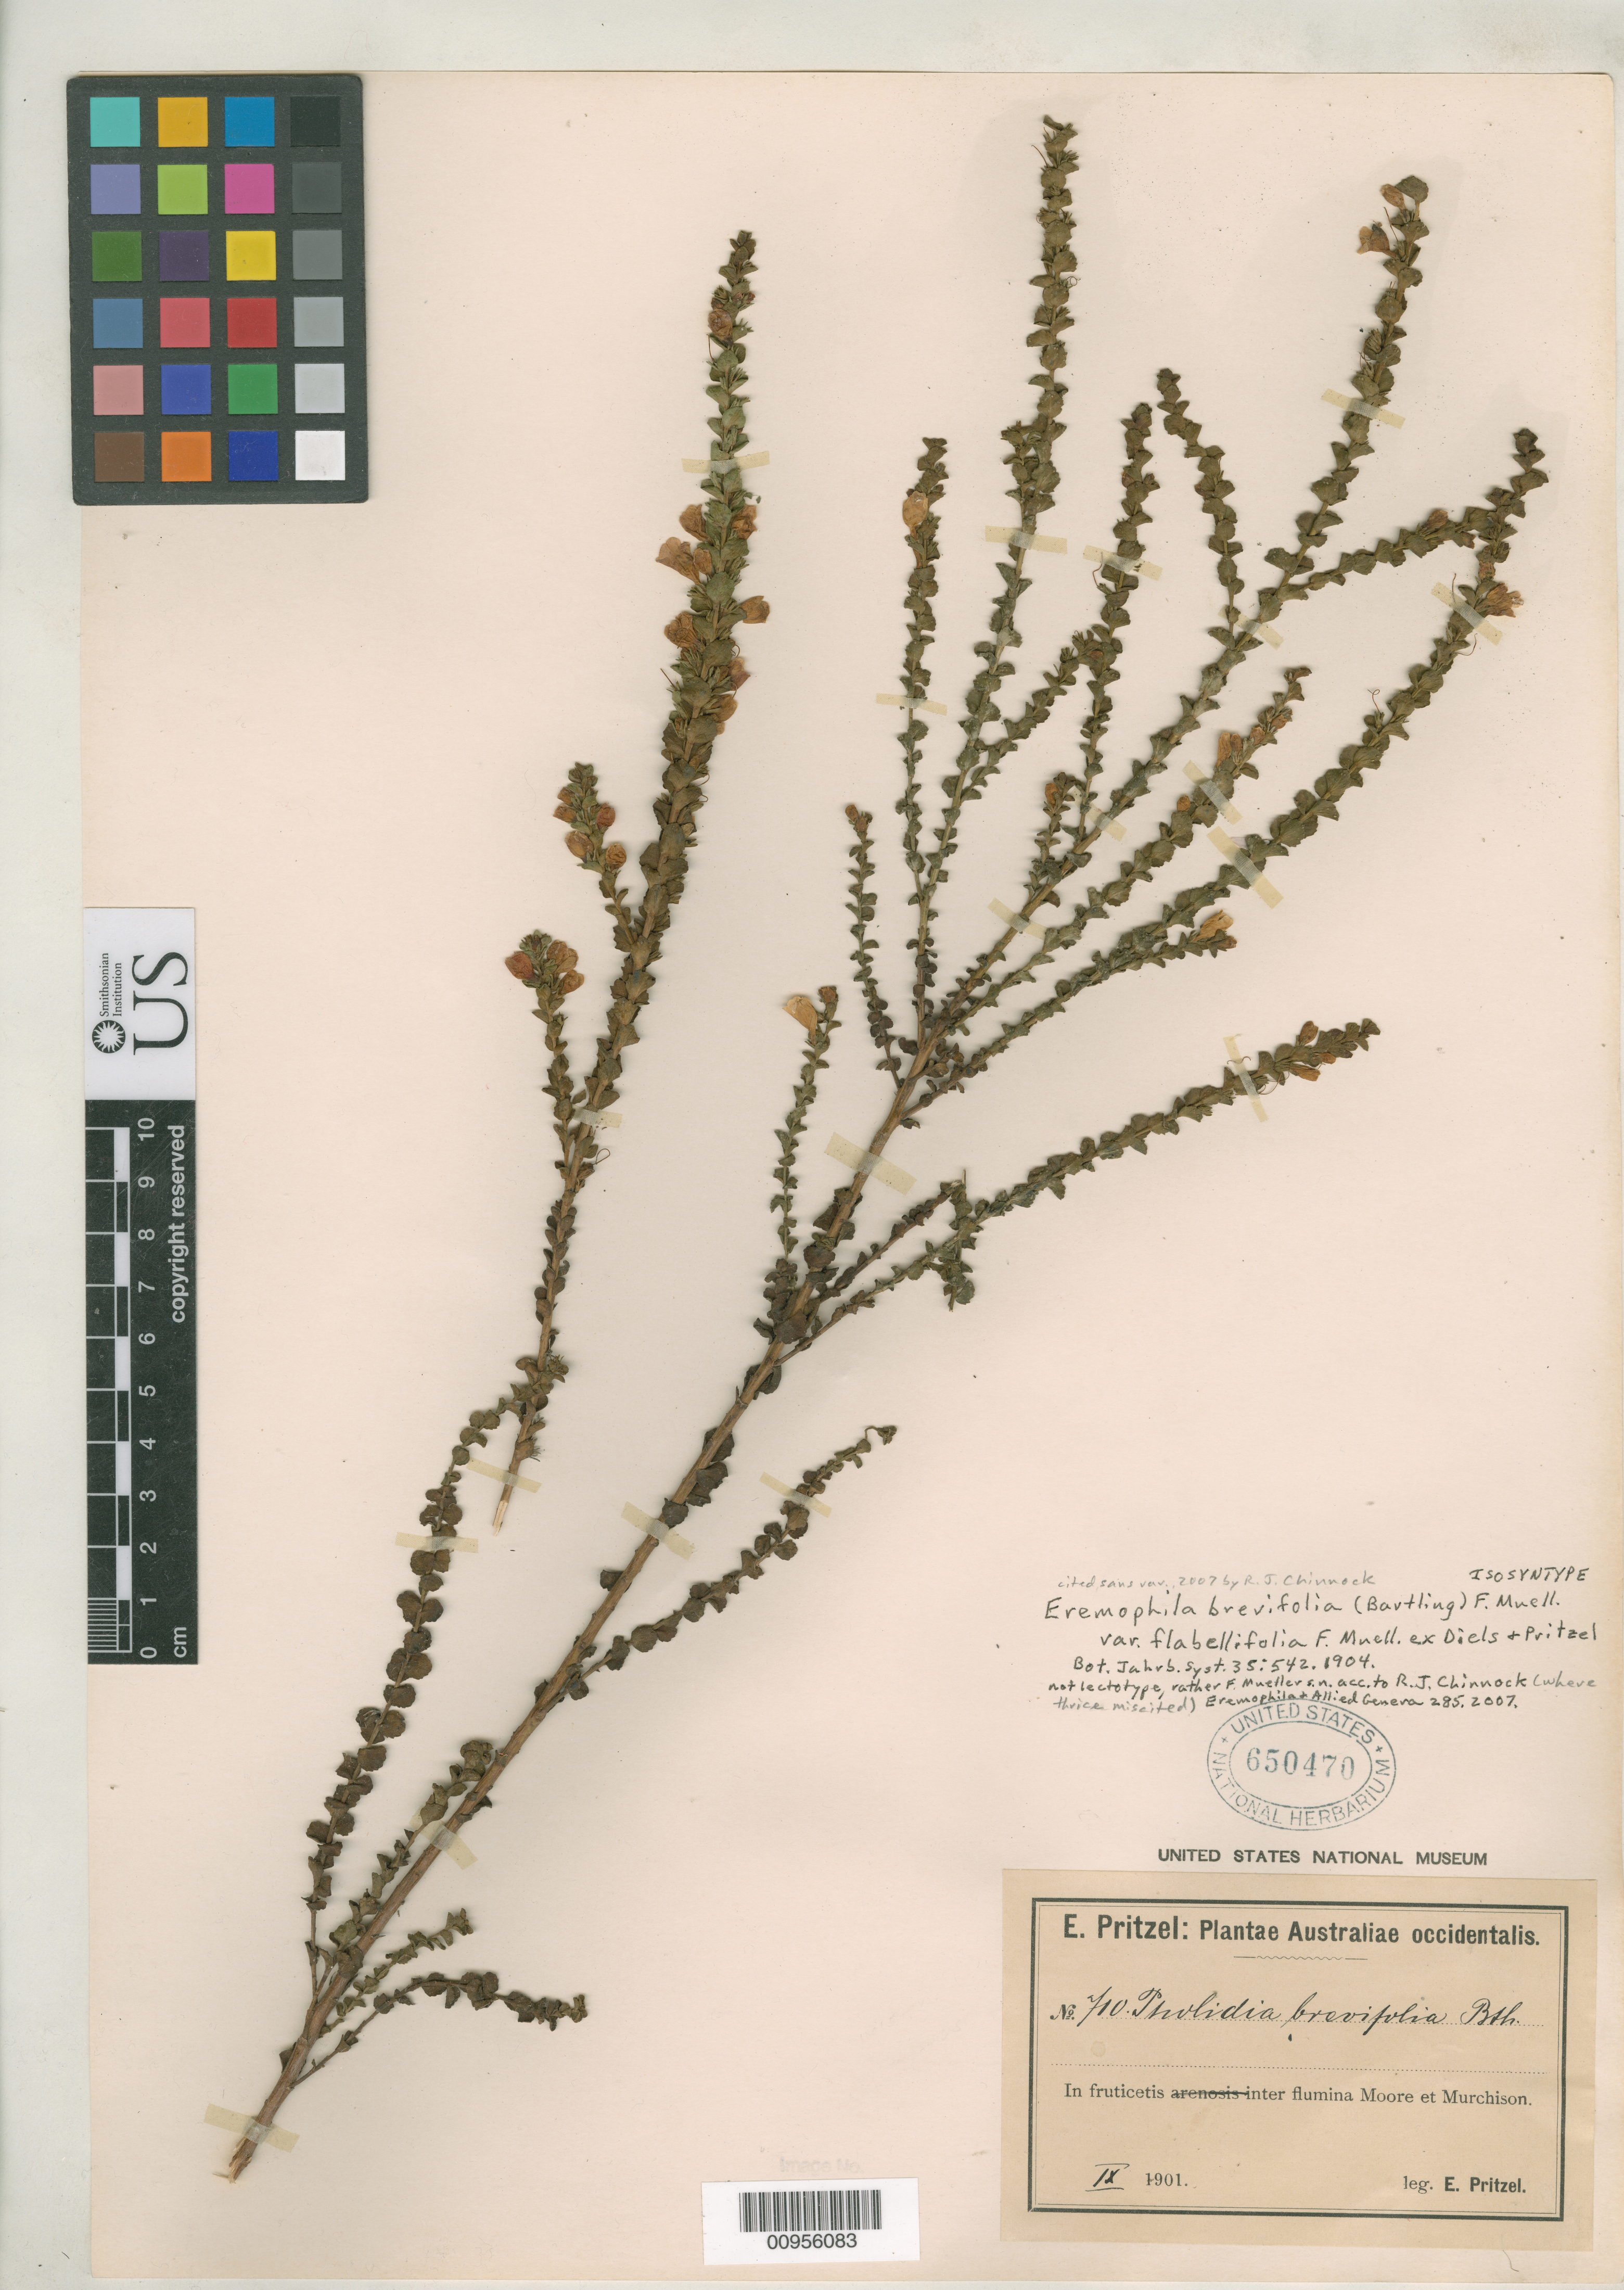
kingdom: Plantae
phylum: Tracheophyta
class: Magnoliopsida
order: Lamiales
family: Scrophulariaceae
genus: Eremophila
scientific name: Eremophila brevifolia var. flabellifolia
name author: F.Mueller ex Diels in Diels & E. Pritz.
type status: Isosyntype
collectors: E. G. Pritzel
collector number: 710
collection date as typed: Sep 1901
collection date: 1901-09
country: Australia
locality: In fruticetis inter flumina Moore et Murchison.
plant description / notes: Lectotype collection is Mueller s.n. as designated by R.J. Chinnock, Eremophila & Allied Genera: 285 (2007).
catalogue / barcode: US 650470